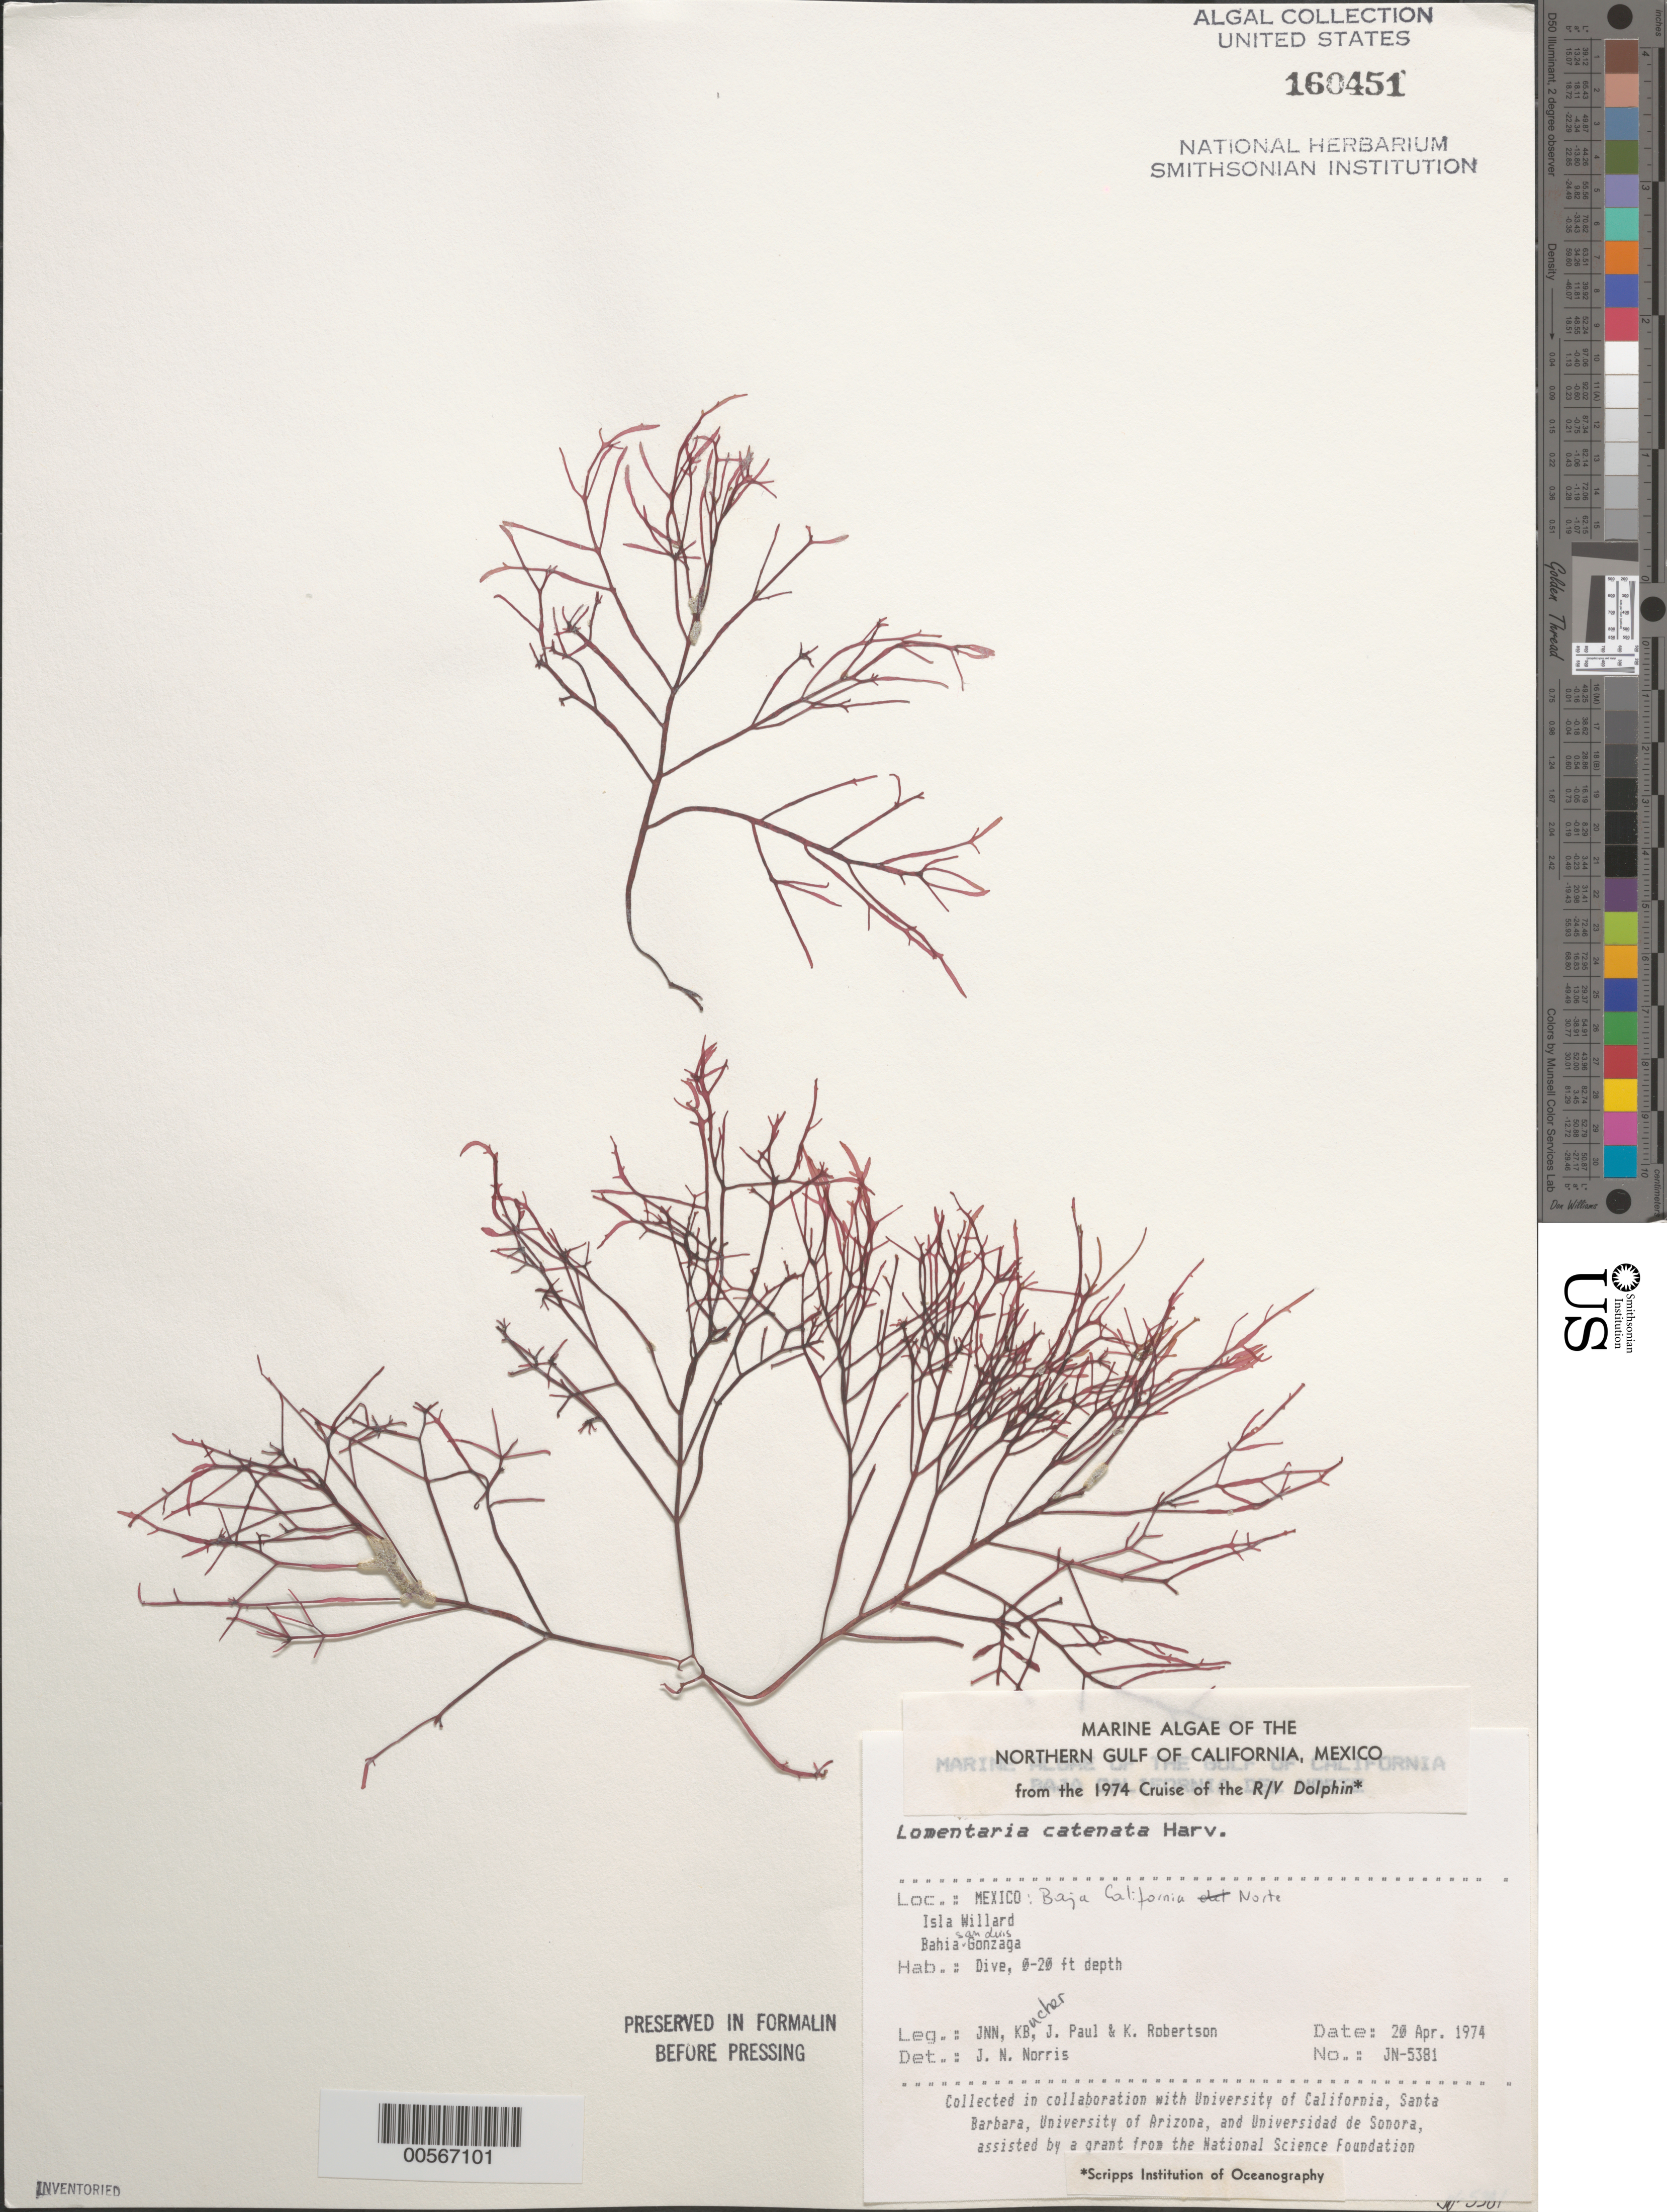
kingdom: Plantae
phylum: Rhodophyta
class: Florideophyceae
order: Rhodymeniales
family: Lomentariaceae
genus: Fushitsunagia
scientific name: Fushitsunagia catenata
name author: (Harv.) Filloramo & G.W. Saunders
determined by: Algae name updating Project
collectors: J. N. Norris, K. E. Bucher, J. Paul & K. Robertson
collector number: JN-5381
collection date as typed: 20 Apr 1974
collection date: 1974-04-20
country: Mexico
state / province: Baja California Norte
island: Isla Willard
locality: Bahia San Luis Gonzaga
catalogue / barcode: US 160451